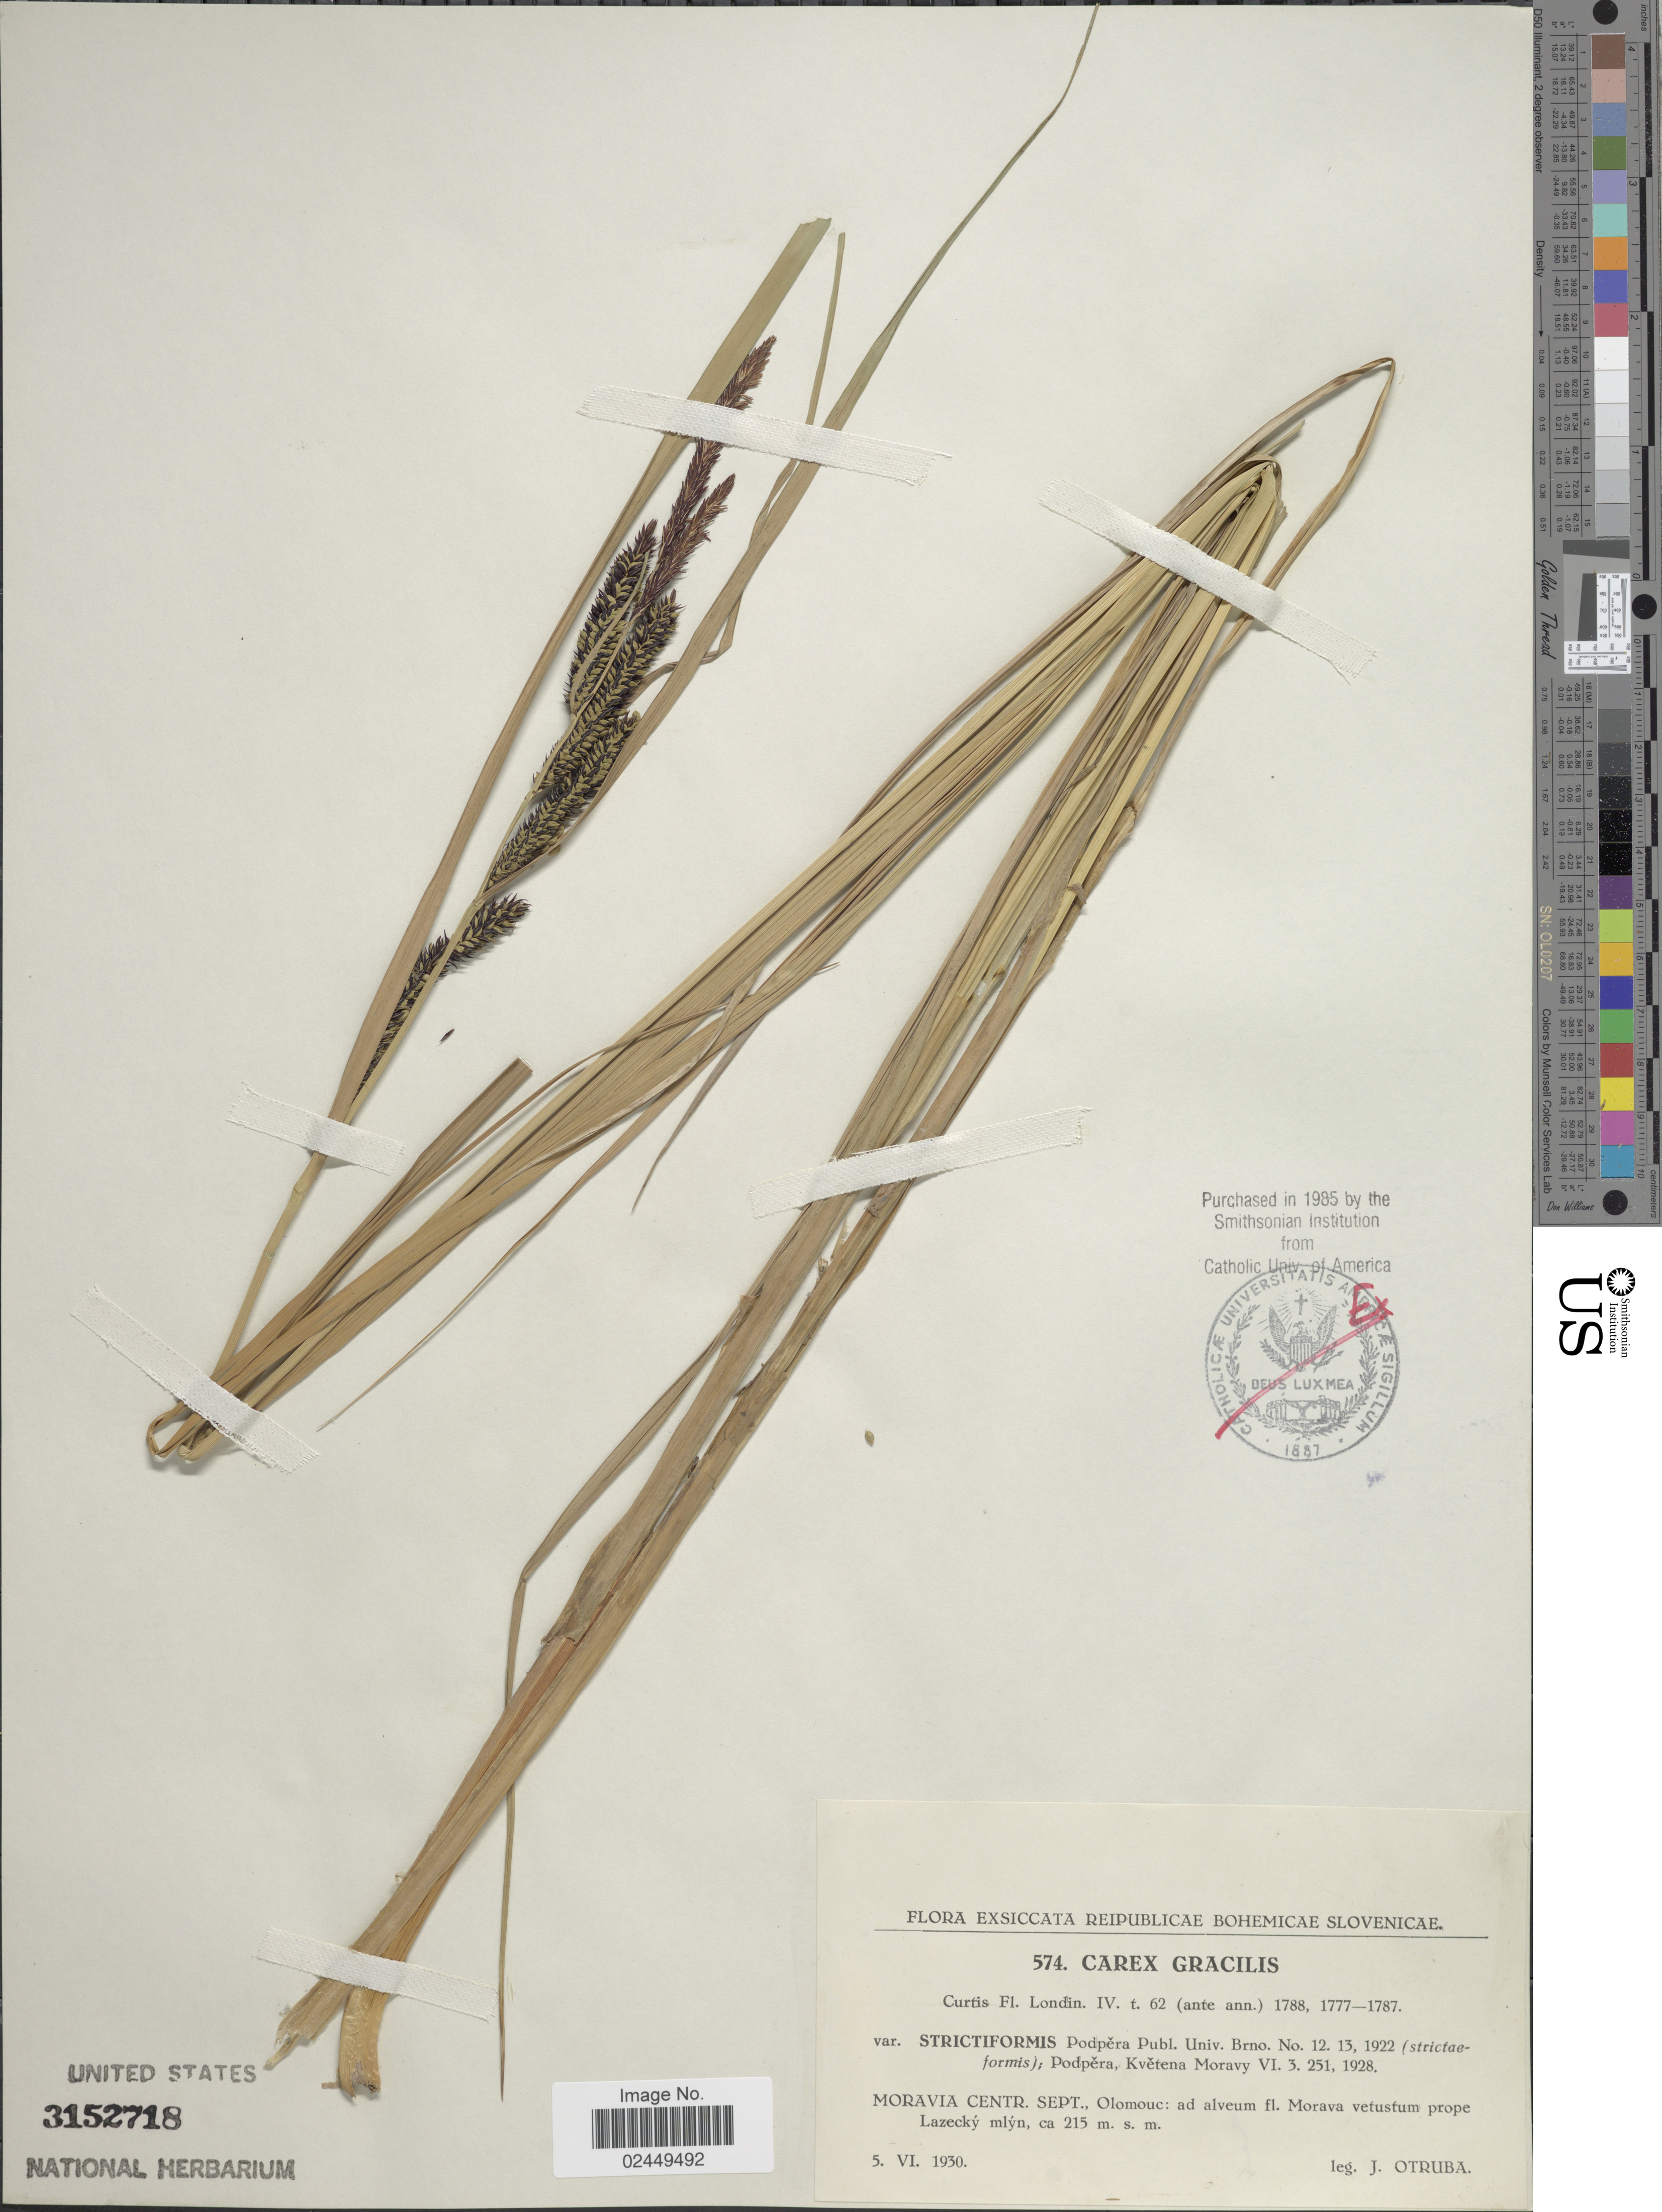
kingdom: Plantae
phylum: Tracheophyta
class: Liliopsida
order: Poales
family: Cyperaceae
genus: Carex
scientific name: Carex acuta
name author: L.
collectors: J. Otruba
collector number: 574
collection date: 1930-06-05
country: Czechia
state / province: Olomouc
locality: Reipublicae Bohemicae Slovenicae. Moravia Centr. Sept. Olomouc: ad alveum fl. Morava vetustum prope Lazecky mlyn.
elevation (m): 215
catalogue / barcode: US 3152718